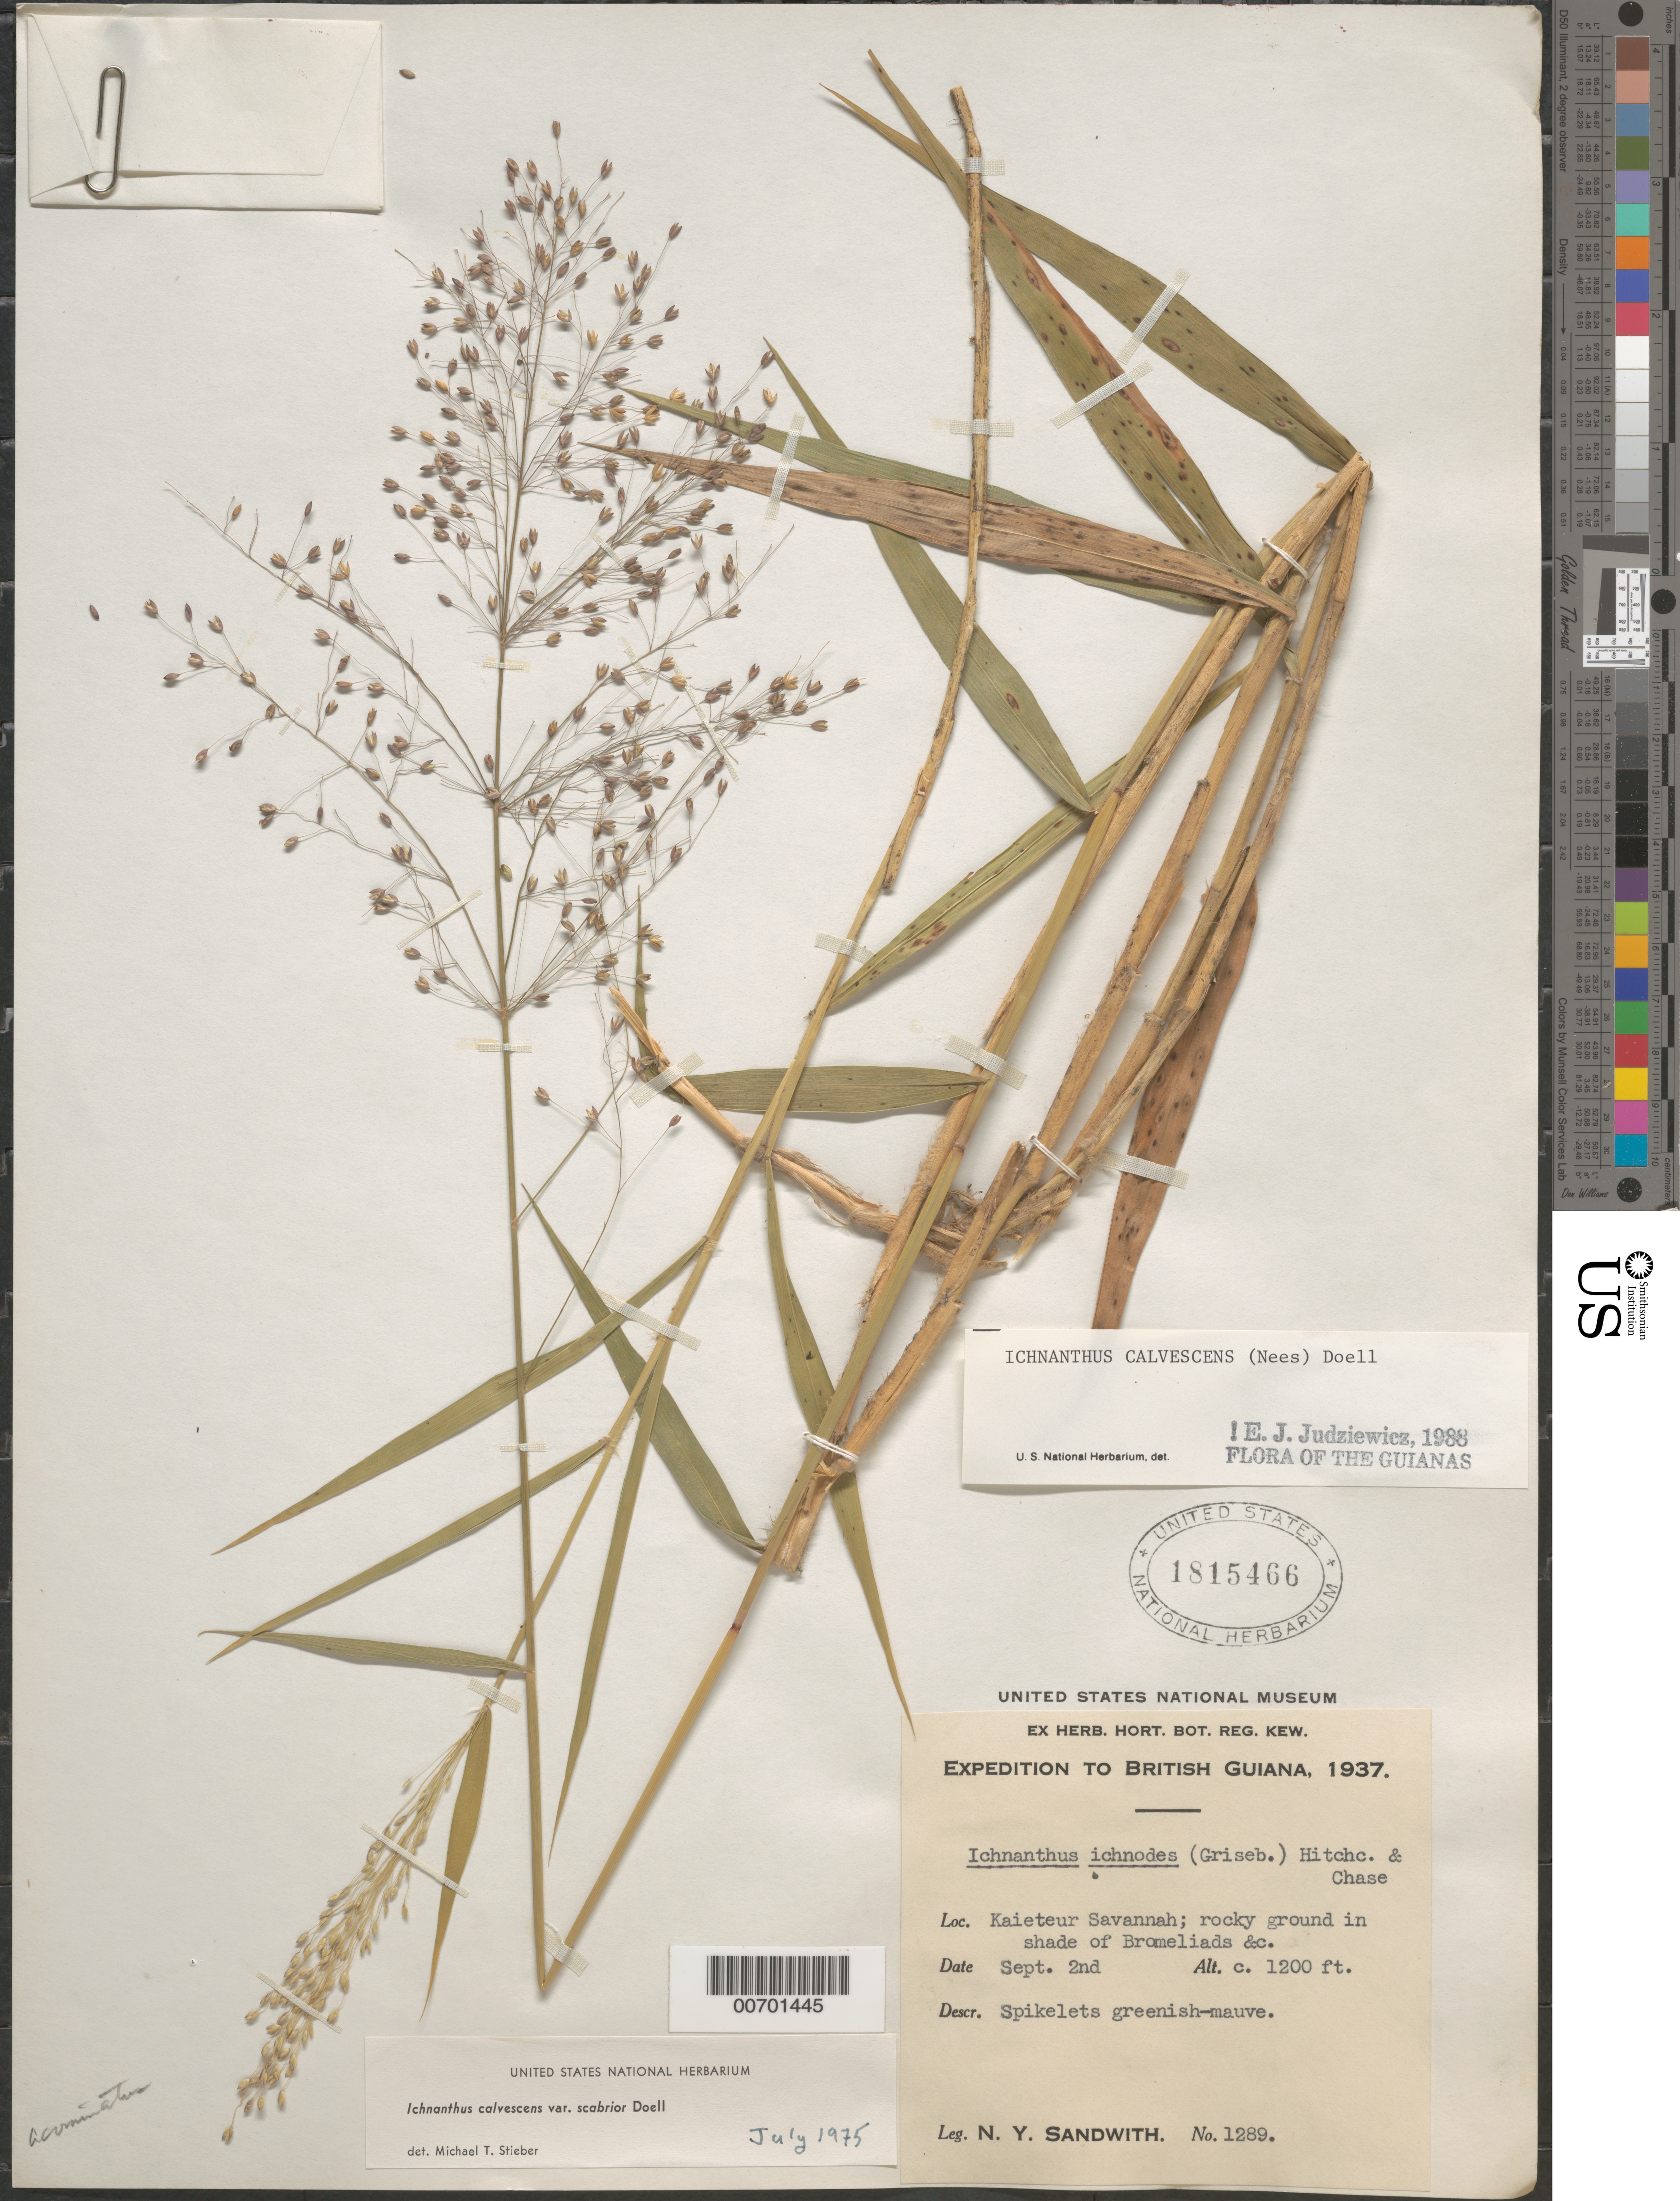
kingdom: Plantae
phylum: Tracheophyta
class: Liliopsida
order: Poales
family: Poaceae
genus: Ichnanthus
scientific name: Ichnanthus calvescens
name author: (Nees ex Trin.) Döll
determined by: Judziewicz, E. J.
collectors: N. Y. Sandwith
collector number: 1289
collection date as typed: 2-Sep-37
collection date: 1937-09-02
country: Guyana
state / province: Potaro-Siparuni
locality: Kaieteur Savanna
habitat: Rocky ground in shade of bromeliads & c.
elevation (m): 366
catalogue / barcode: US 1815466